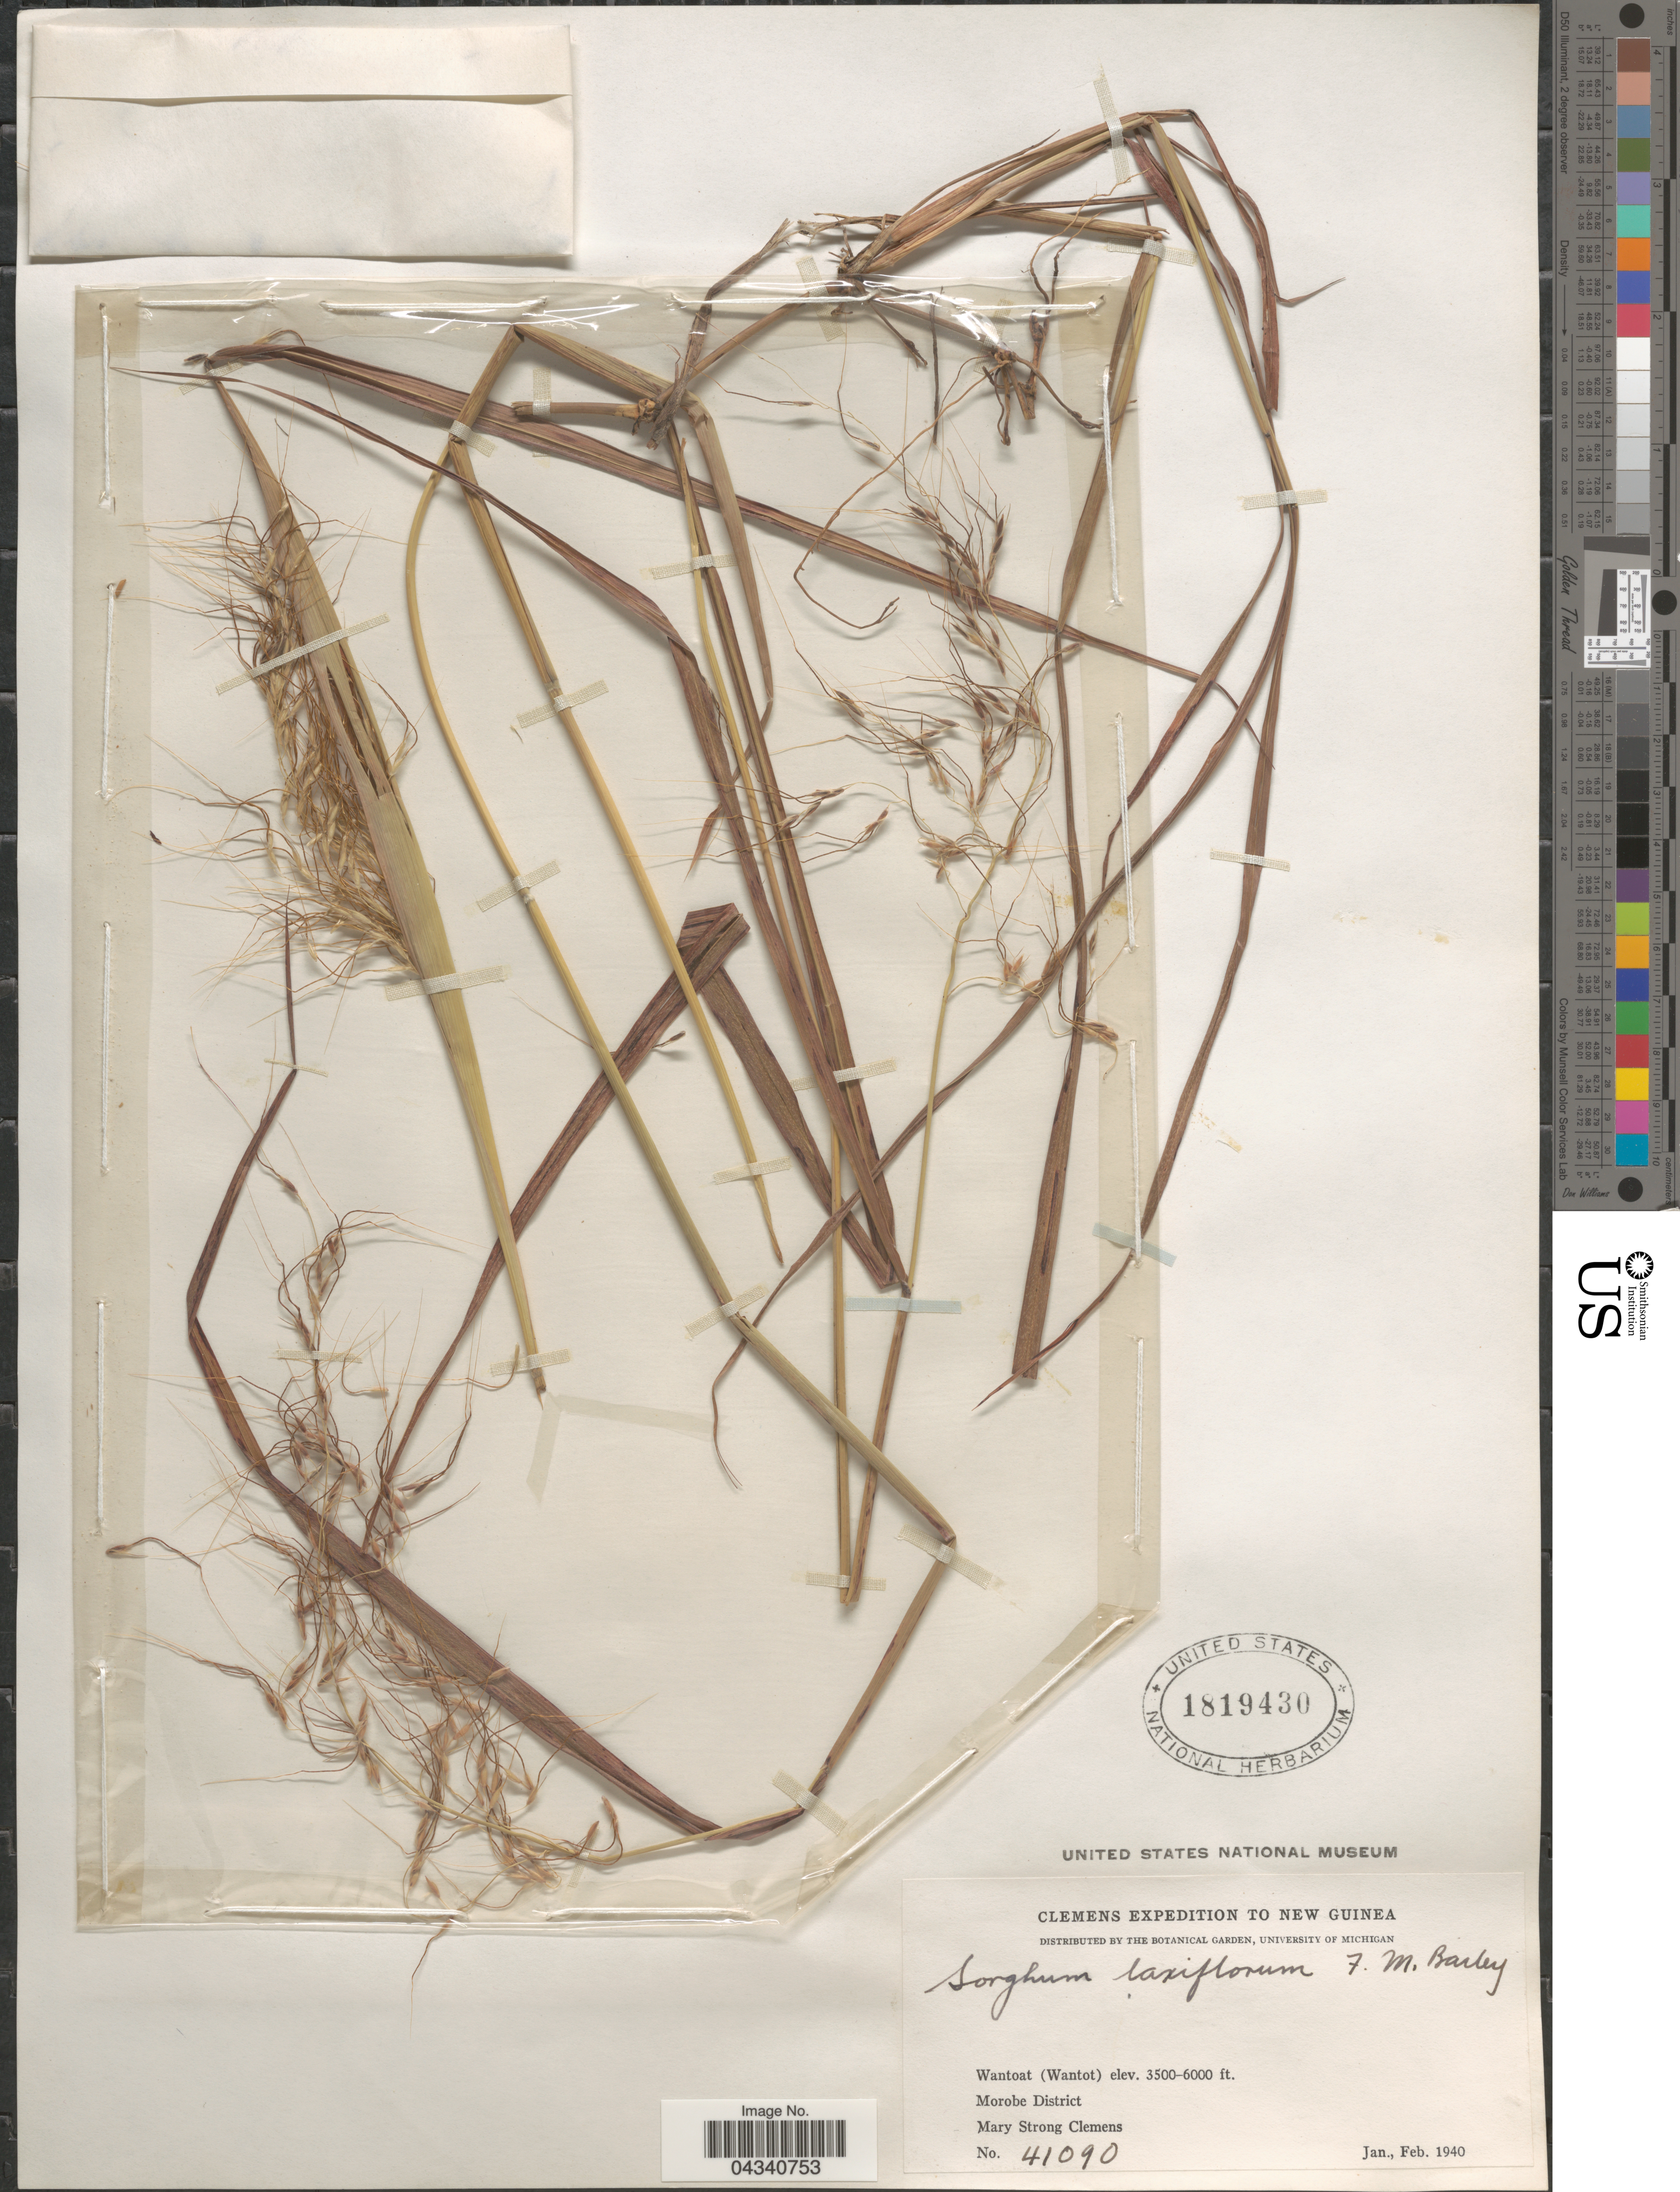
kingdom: Plantae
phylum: Tracheophyta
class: Liliopsida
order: Poales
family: Poaceae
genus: Sorghum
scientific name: Sorghum laxiflorum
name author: F.M. Bailey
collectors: M. S. Clemens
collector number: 41090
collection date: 1940-01/1940-02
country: Papua New Guinea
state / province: Morobe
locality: Clemens Expedition to New Guinea. Wantoat (Wantot). Morobe District.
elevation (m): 1067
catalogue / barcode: US 1819430